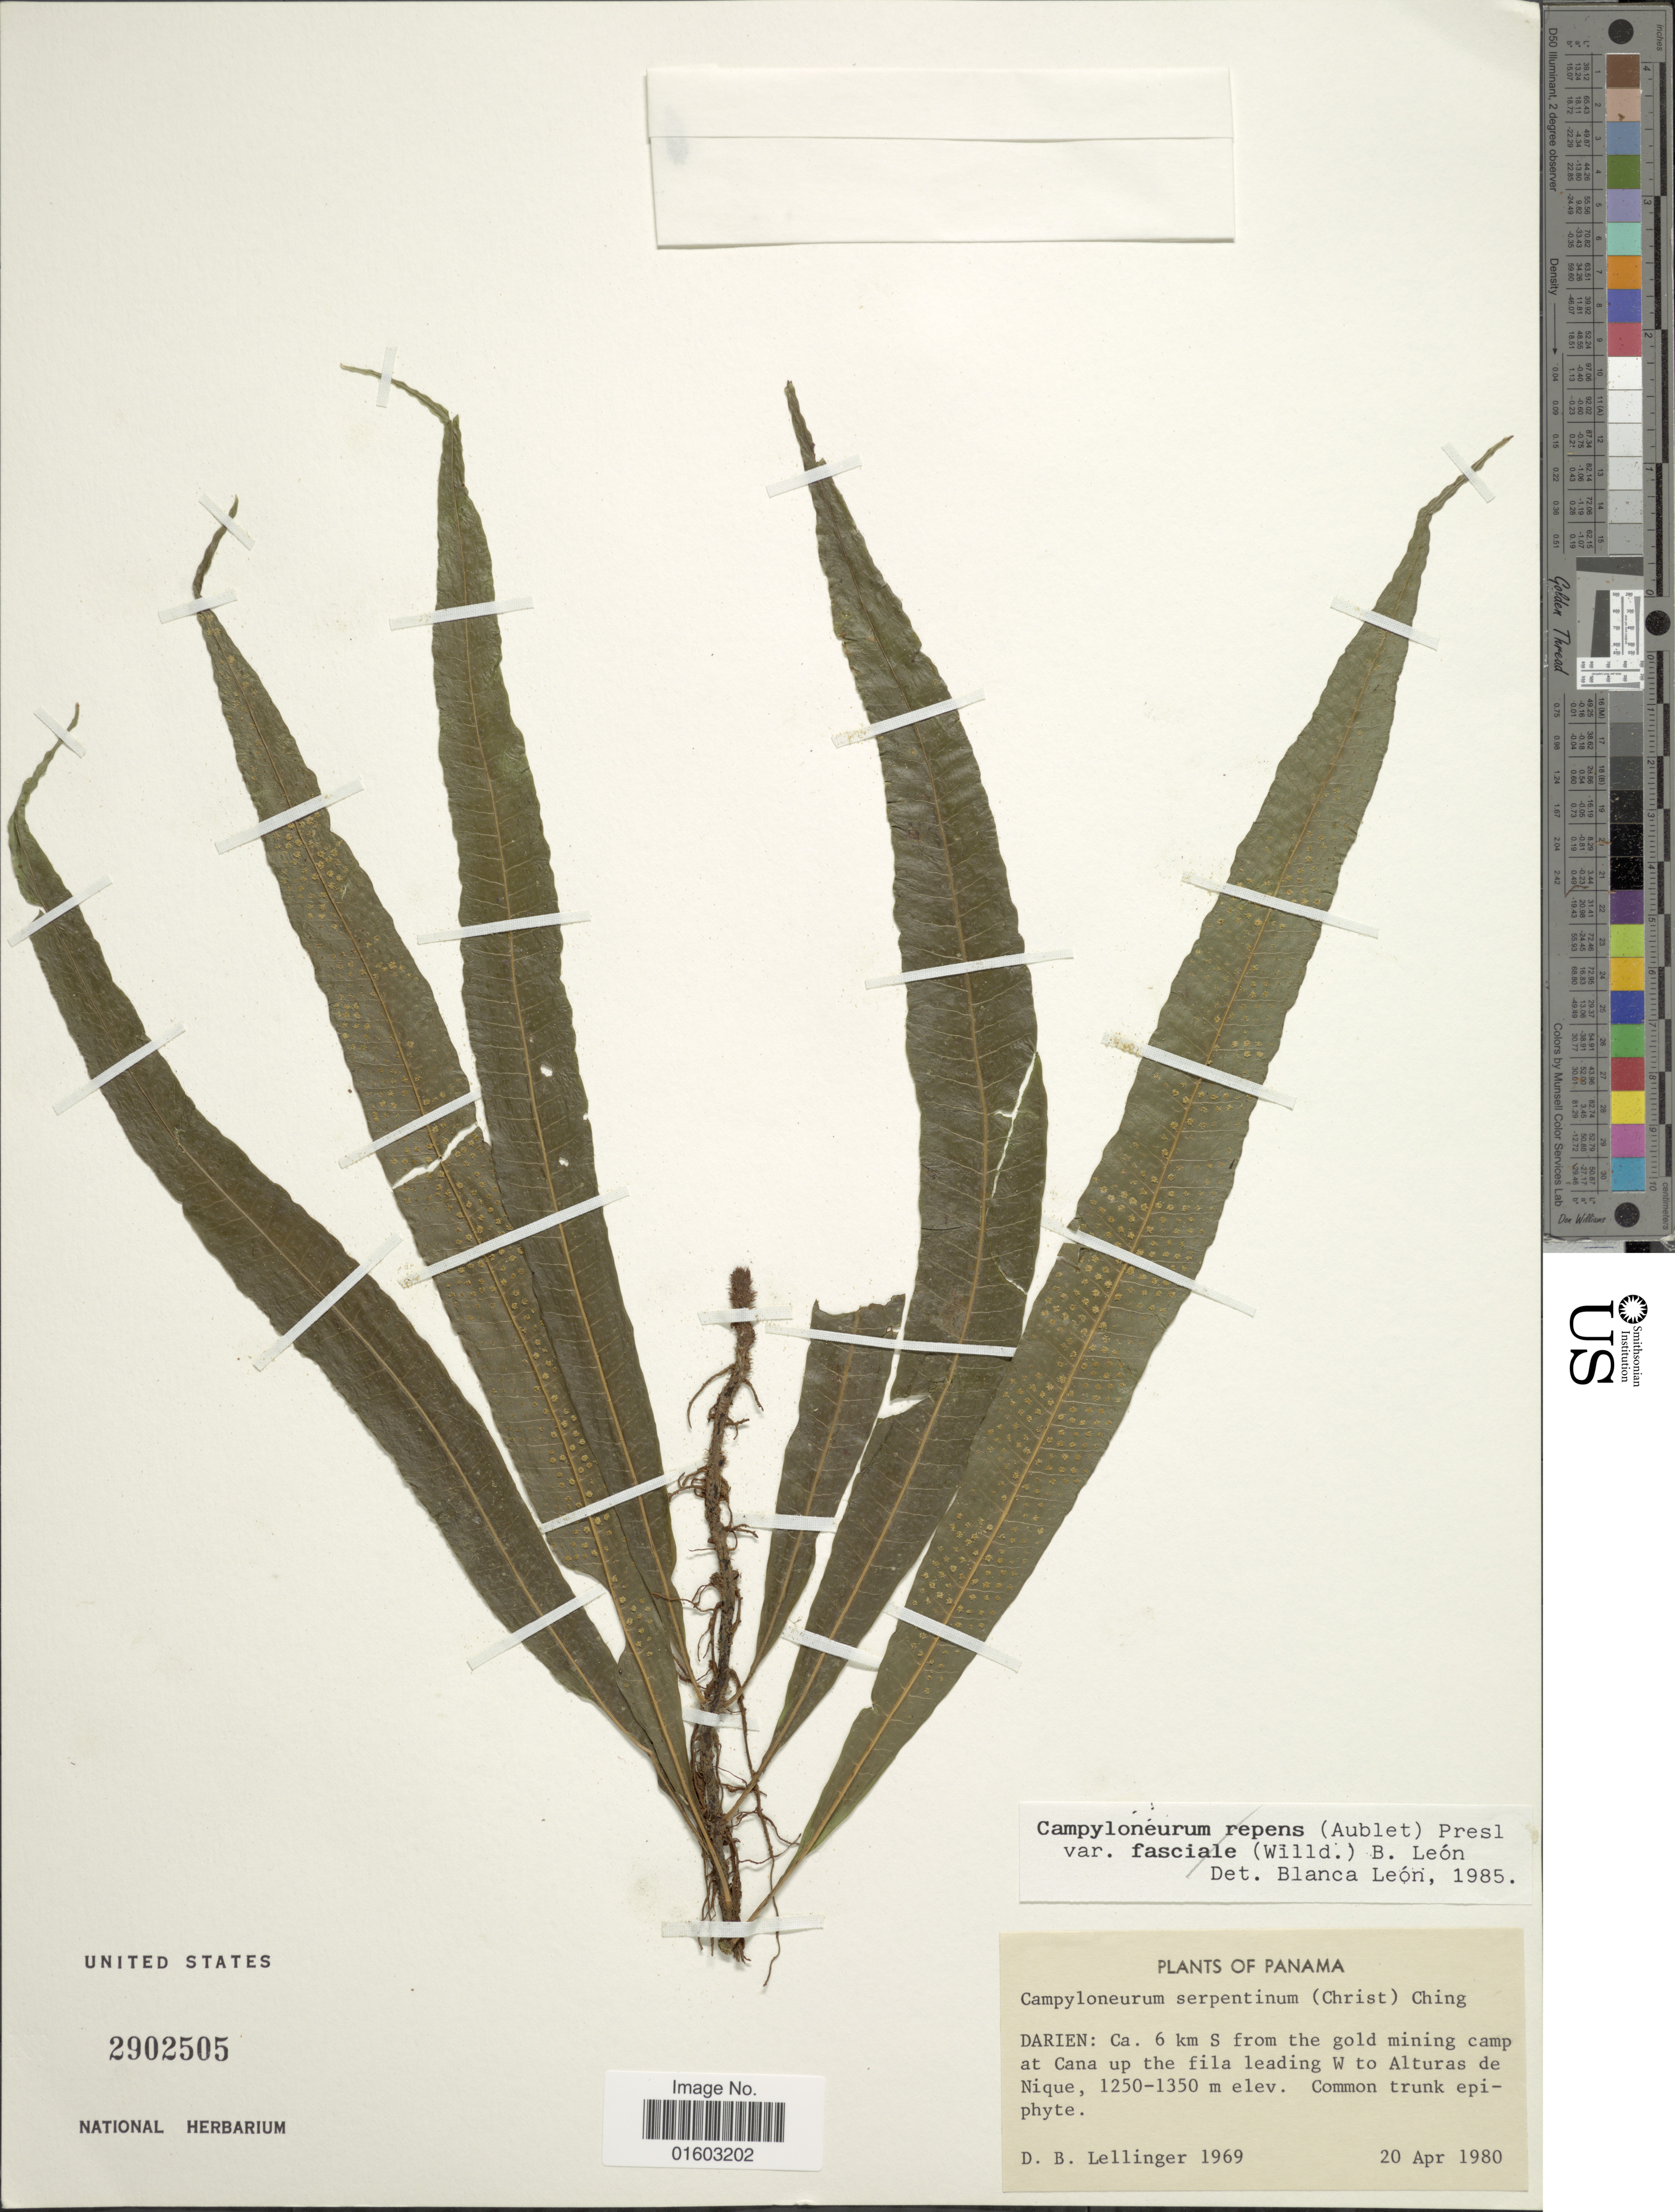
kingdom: Plantae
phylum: Tracheophyta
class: Polypodiopsida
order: Polypodiales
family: Polypodiaceae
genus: Campyloneurum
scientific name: Campyloneurum serpentinum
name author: (Christ) Ching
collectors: D. B. Lellinger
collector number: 1969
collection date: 1980-04-20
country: Panama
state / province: Darién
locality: Ca. 6 km. S from the gold mining camp at Cana up the fila leading W to Altures de Nique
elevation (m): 1250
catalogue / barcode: US 2902505